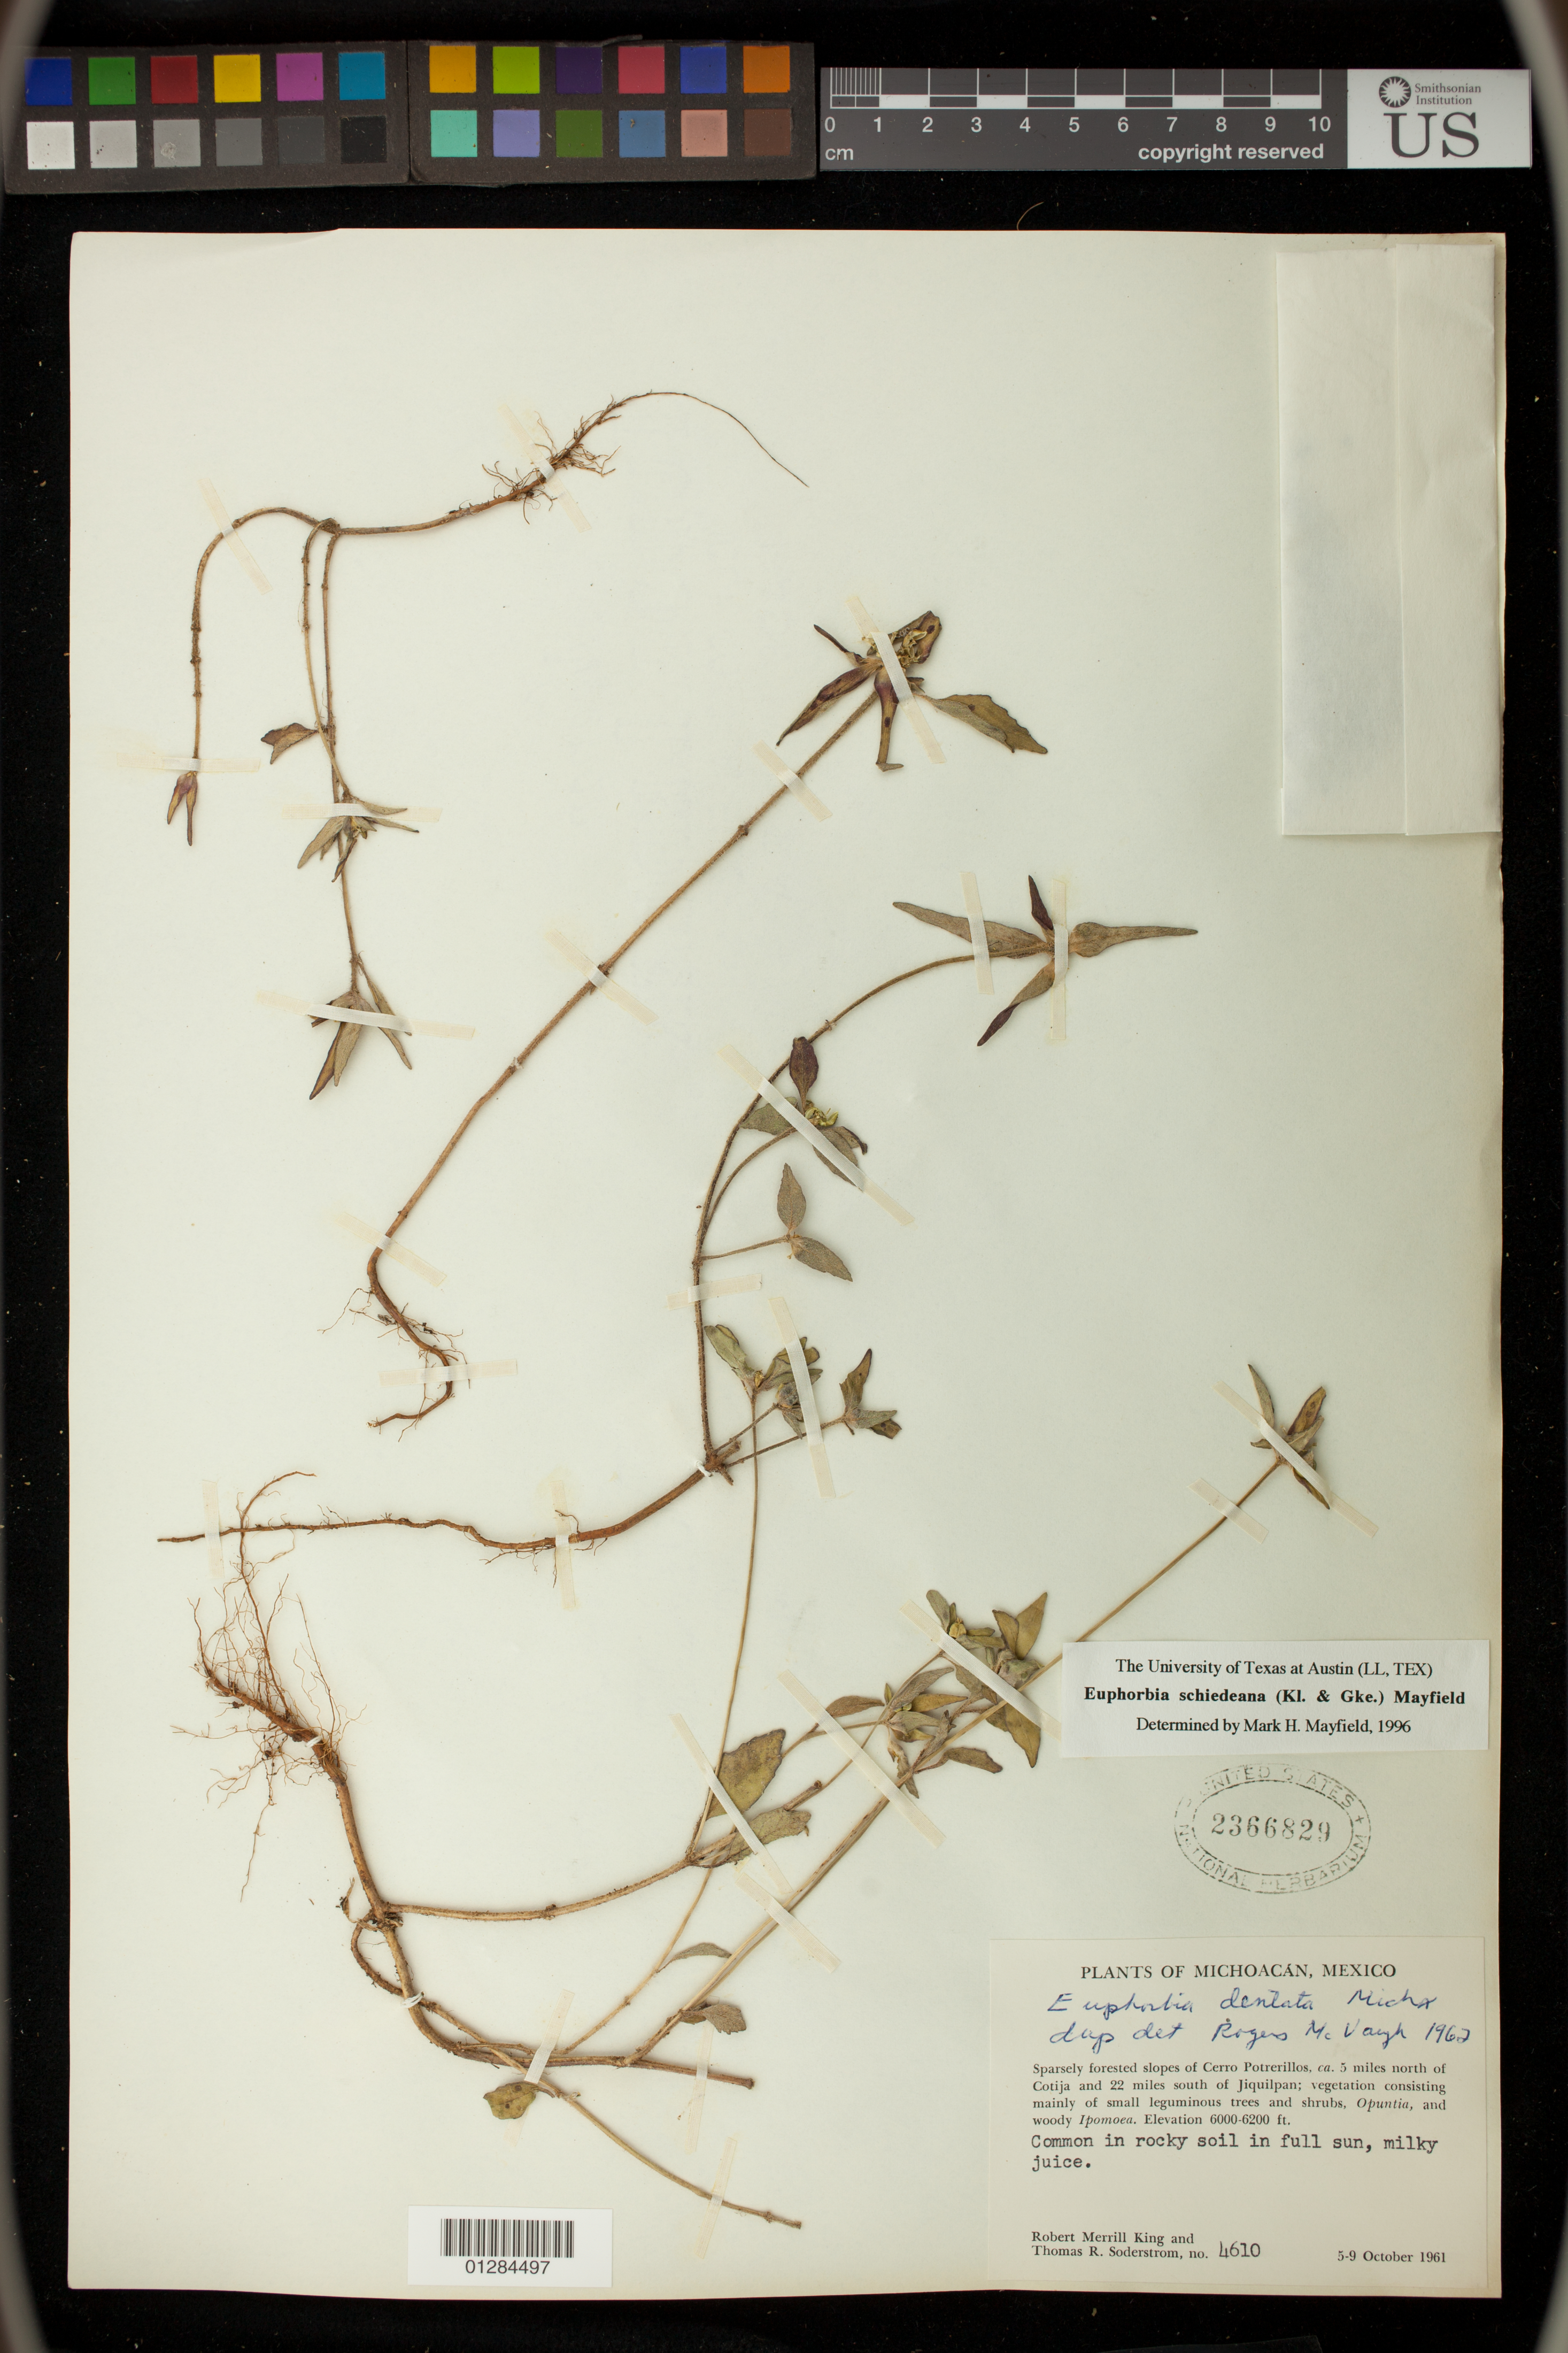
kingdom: Plantae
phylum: Tracheophyta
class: Magnoliopsida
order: Malpighiales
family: Euphorbiaceae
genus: Euphorbia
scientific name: Euphorbia schiedeana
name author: (Klotzsch & Garcke) Mayfield ex C. Nelson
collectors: R. M. King & T. R. Soderstrom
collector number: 4610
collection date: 1961-10-05/1961-10-09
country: Mexico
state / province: Michoacán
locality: Slopes of Cerro Potrerillos, ca. 5 miles north of Cotija and 22 miles south of Jiquilpan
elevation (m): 1829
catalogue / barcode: US 2366829